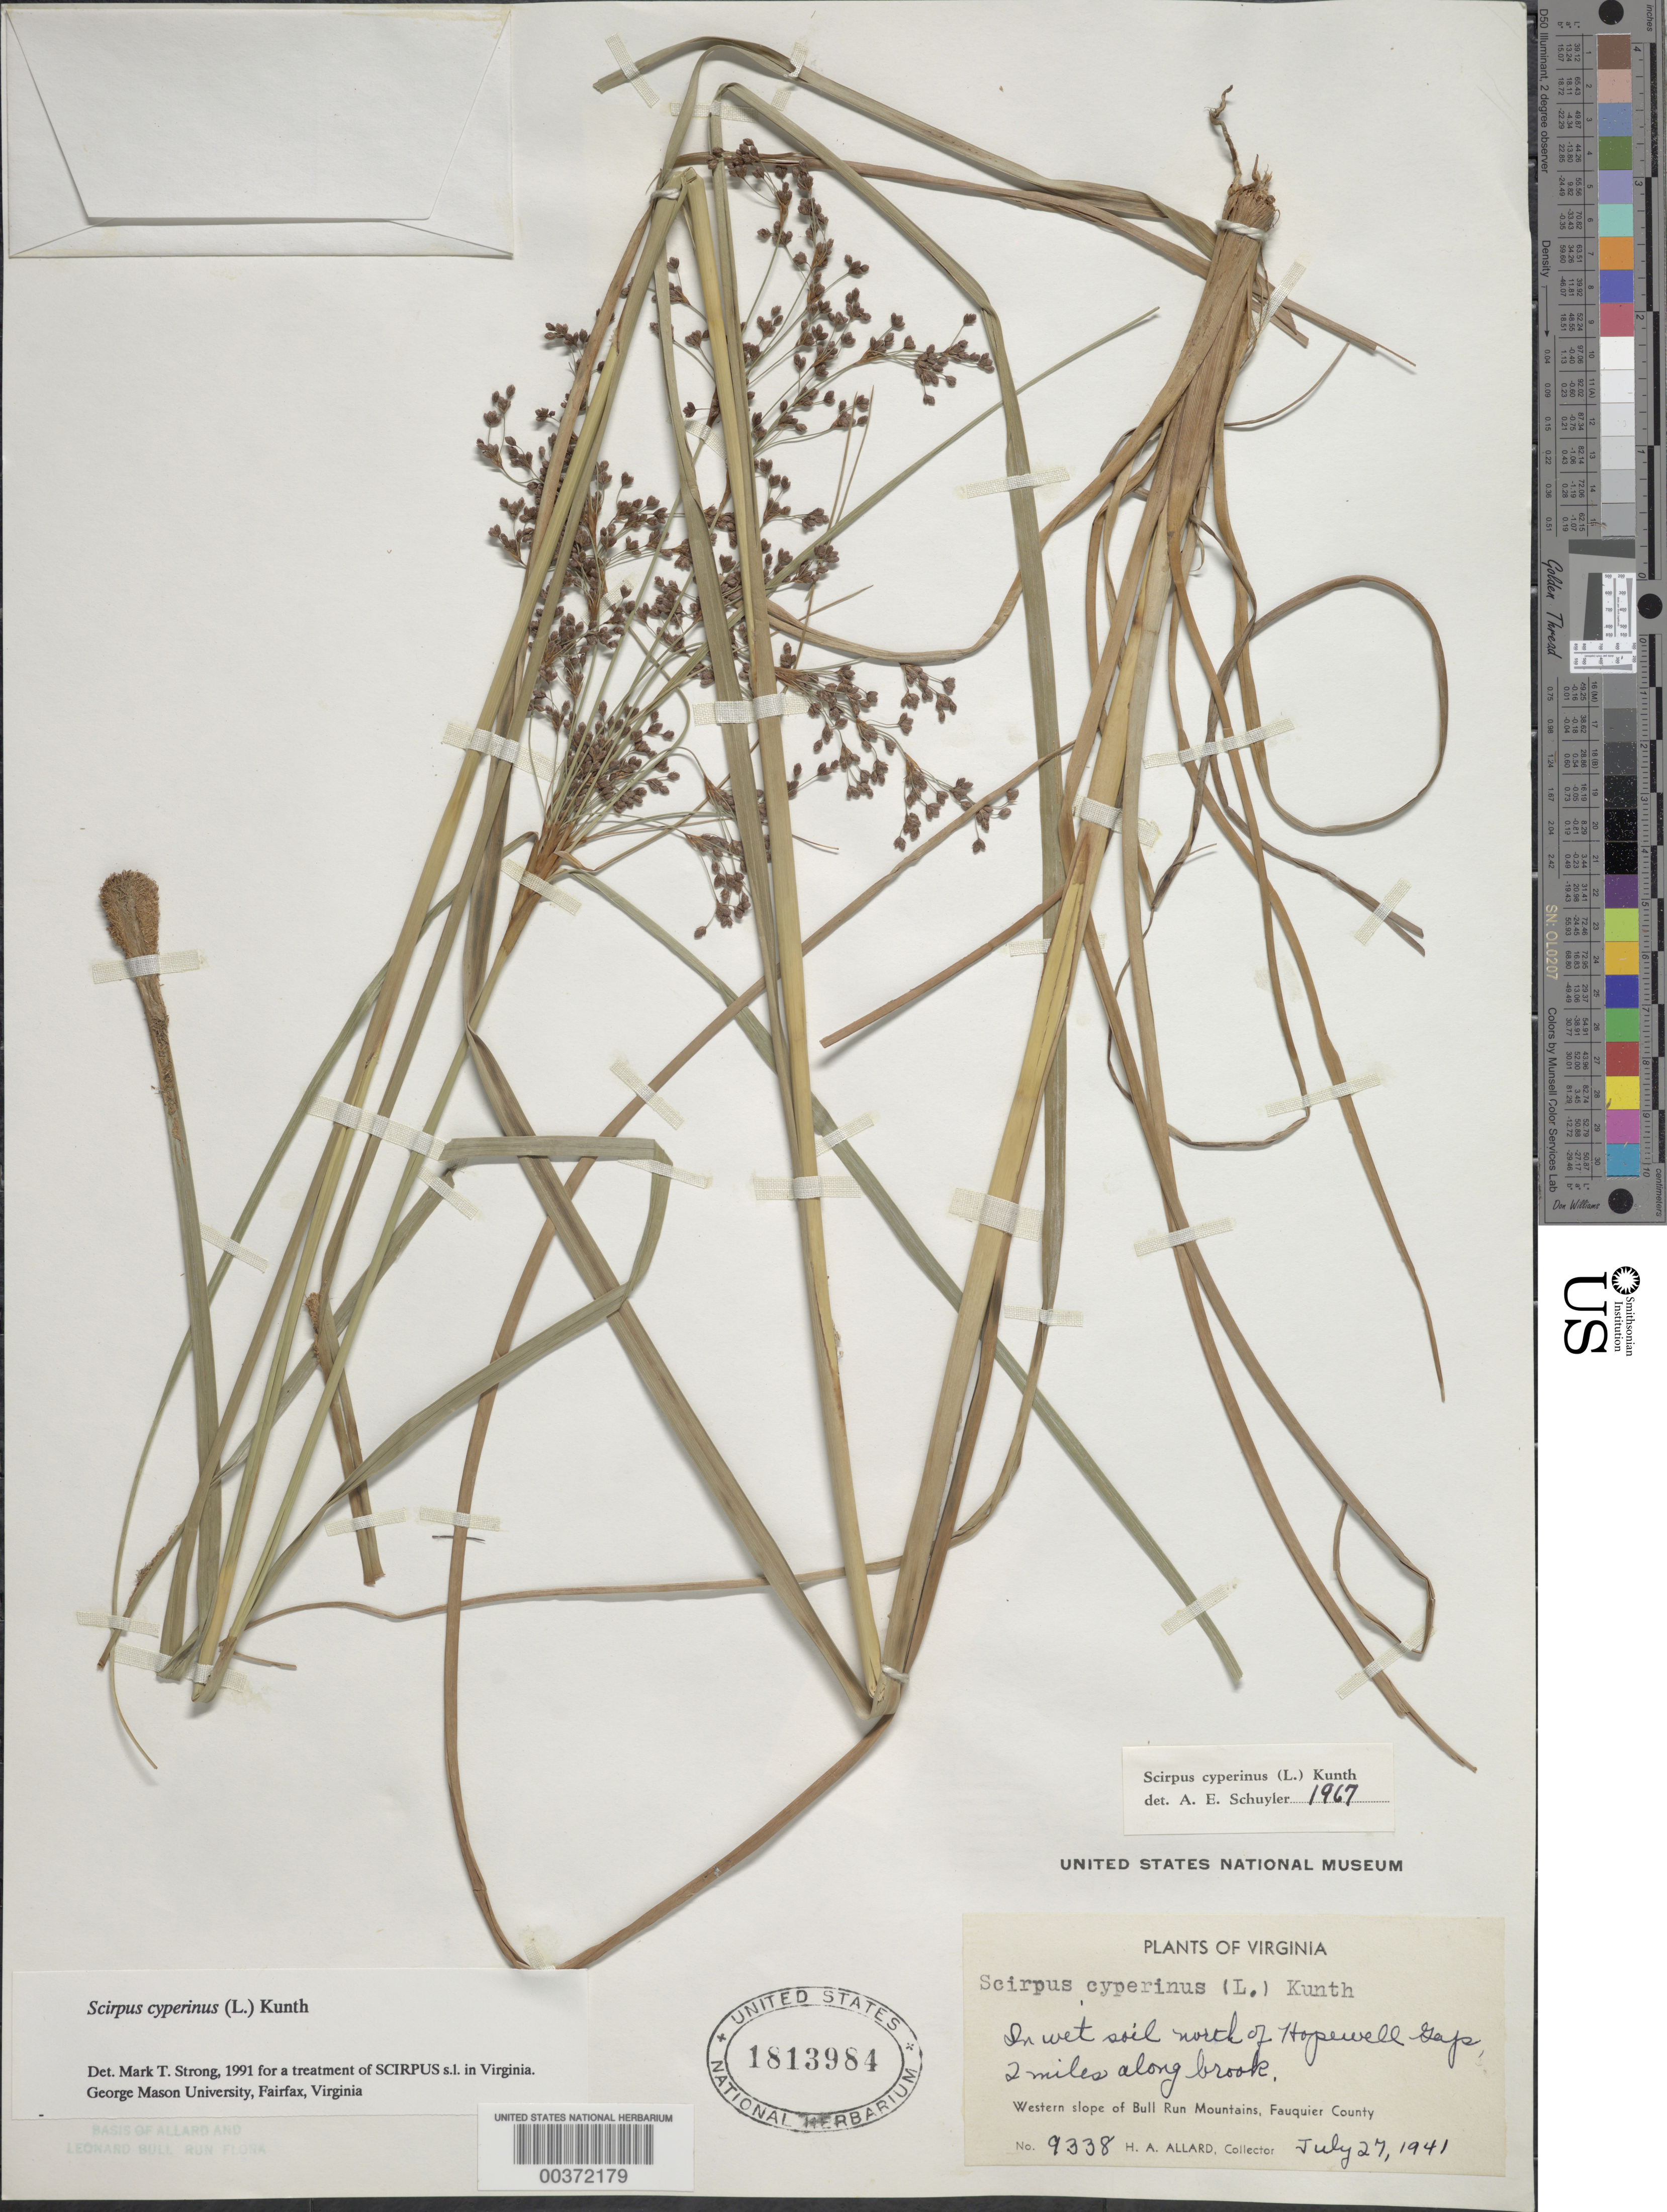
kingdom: Plantae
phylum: Tracheophyta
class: Liliopsida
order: Poales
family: Cyperaceae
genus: Scirpus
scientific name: Scirpus cyperinus (L.) Kunth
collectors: H. A. Allard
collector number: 9338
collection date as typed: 27 Jul 1941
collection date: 1941-07-27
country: United States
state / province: Virginia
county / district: Fauquier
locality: N of Hopewell Gap, 2 mi. along Brook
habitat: In wet soil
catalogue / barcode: US 1813984